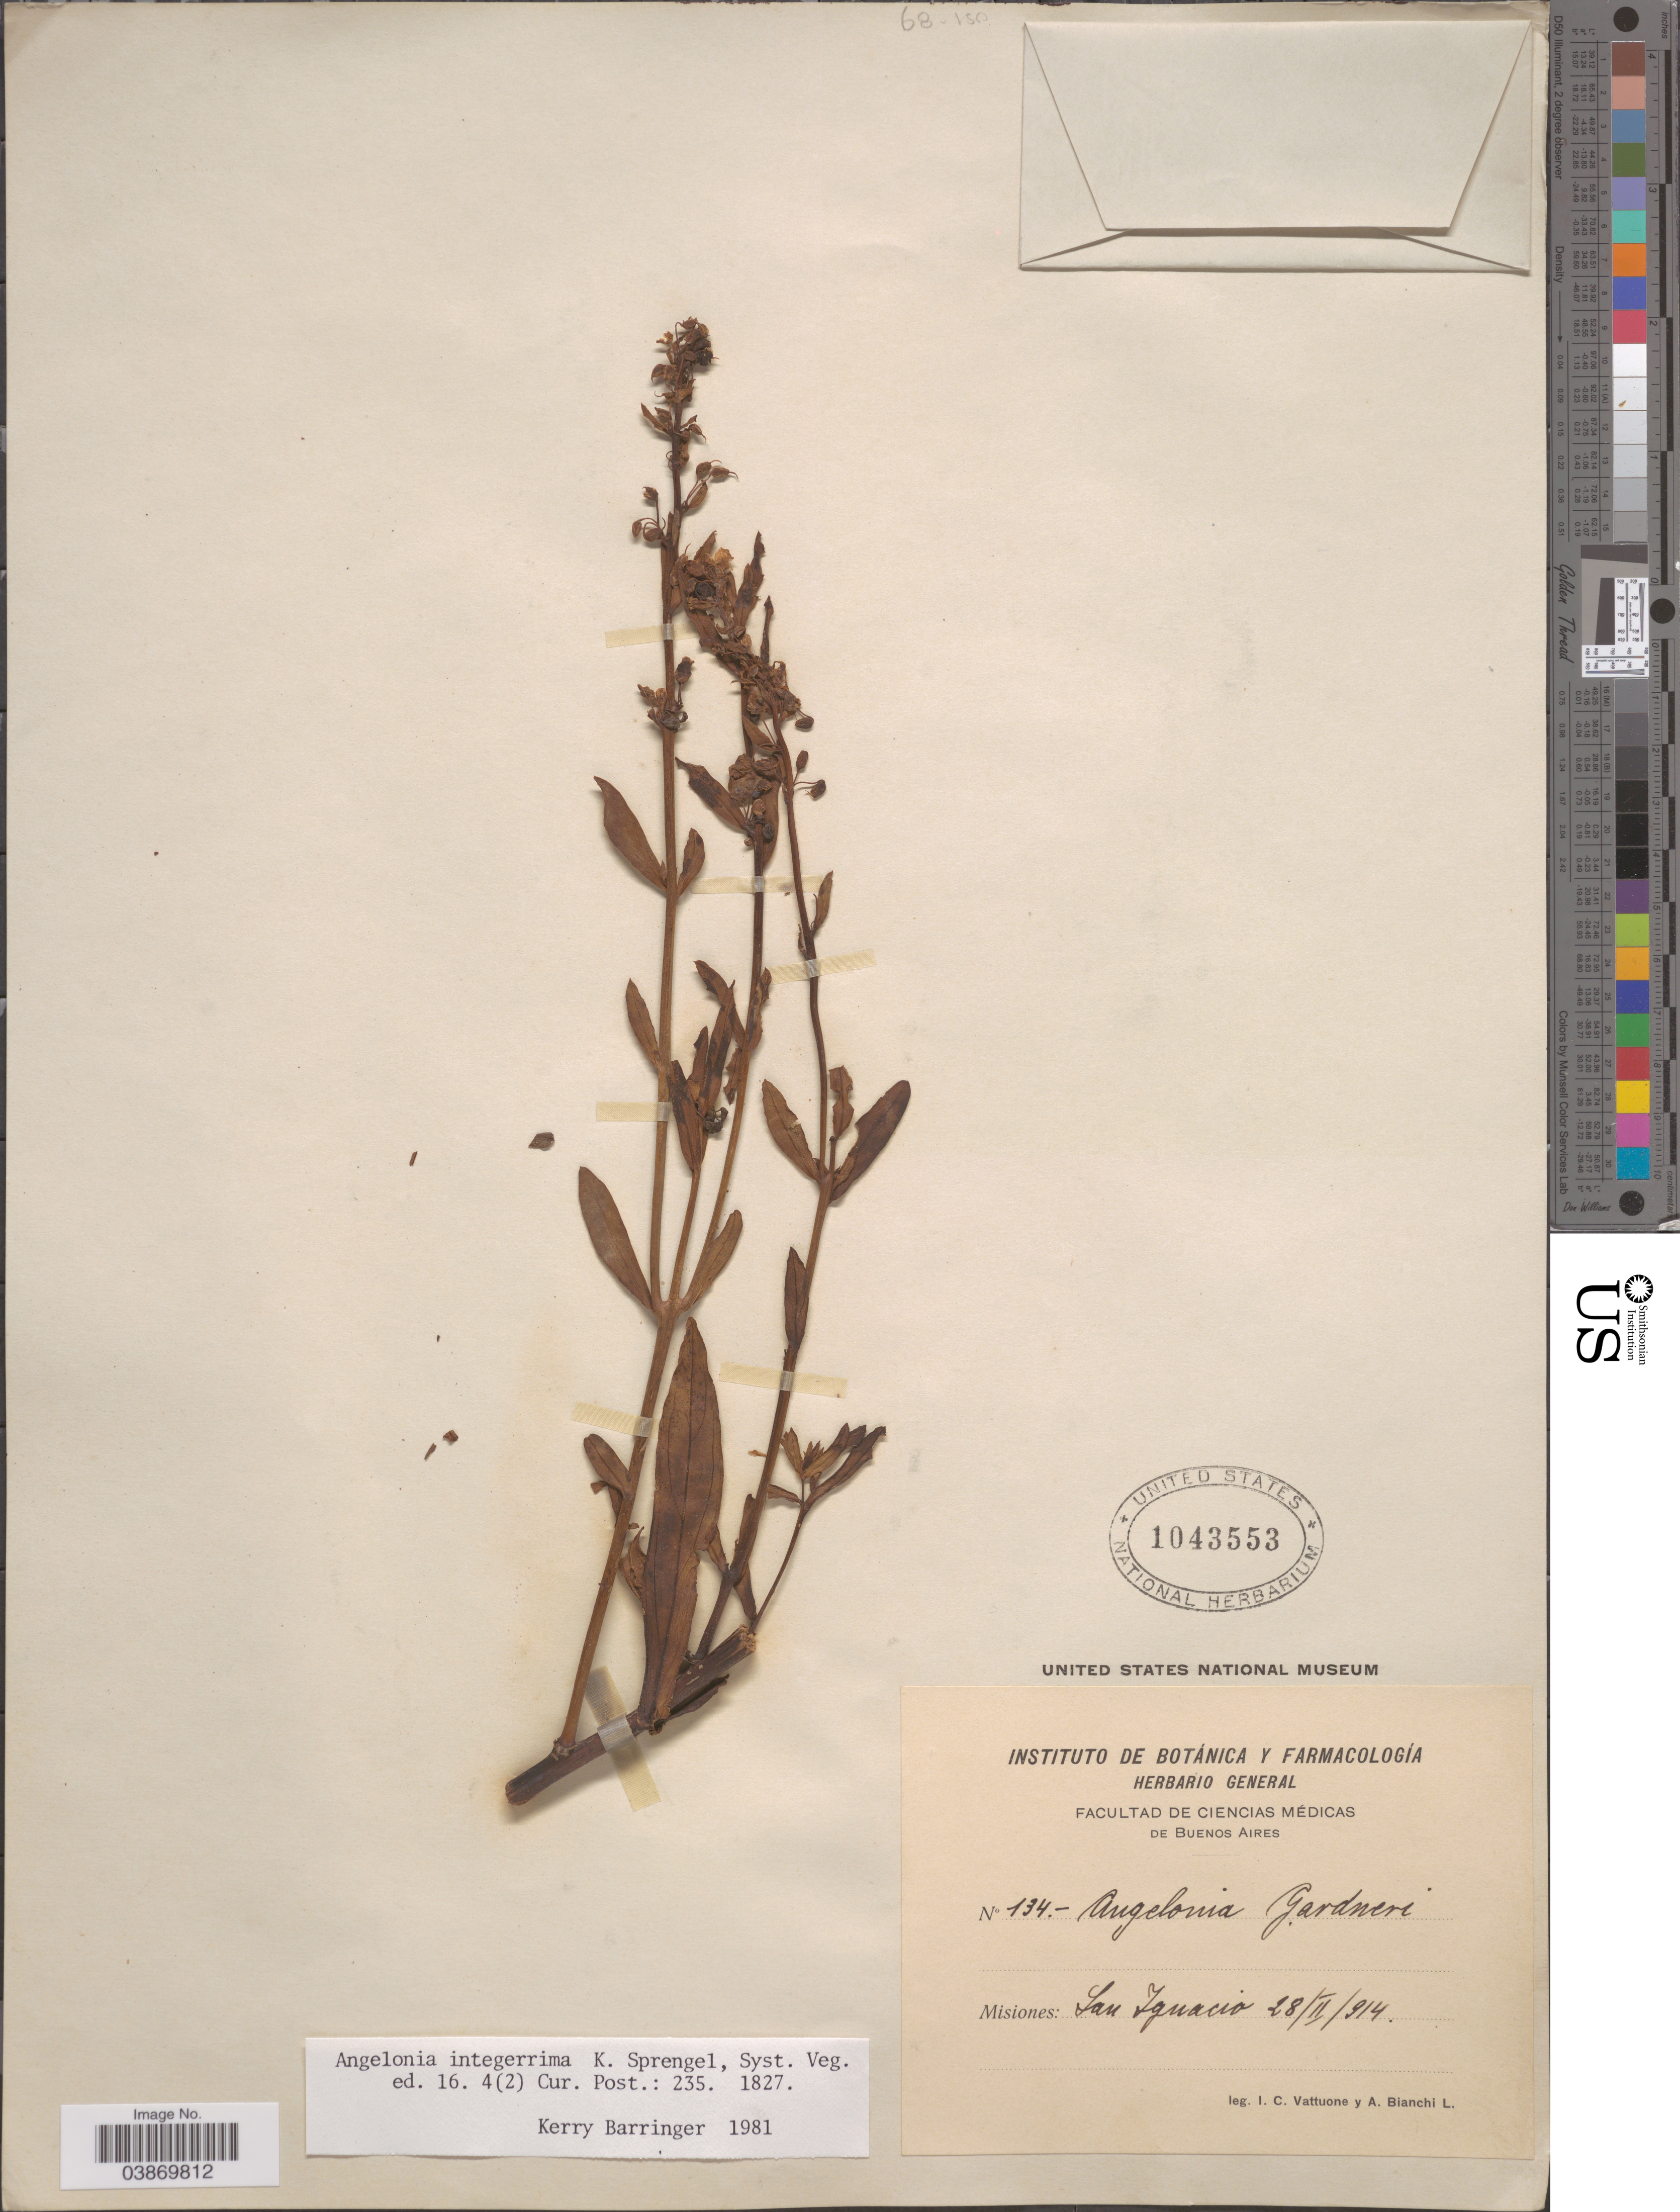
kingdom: Plantae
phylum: Tracheophyta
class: Magnoliopsida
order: Lamiales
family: Plantaginaceae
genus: Angelonia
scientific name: Angelonia integerrima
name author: Spreng.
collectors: I. Vattuone & A. Bianchi L.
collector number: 134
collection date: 1914-02-28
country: Argentina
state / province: Misiones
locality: San Ignacio.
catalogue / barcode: US 1043553